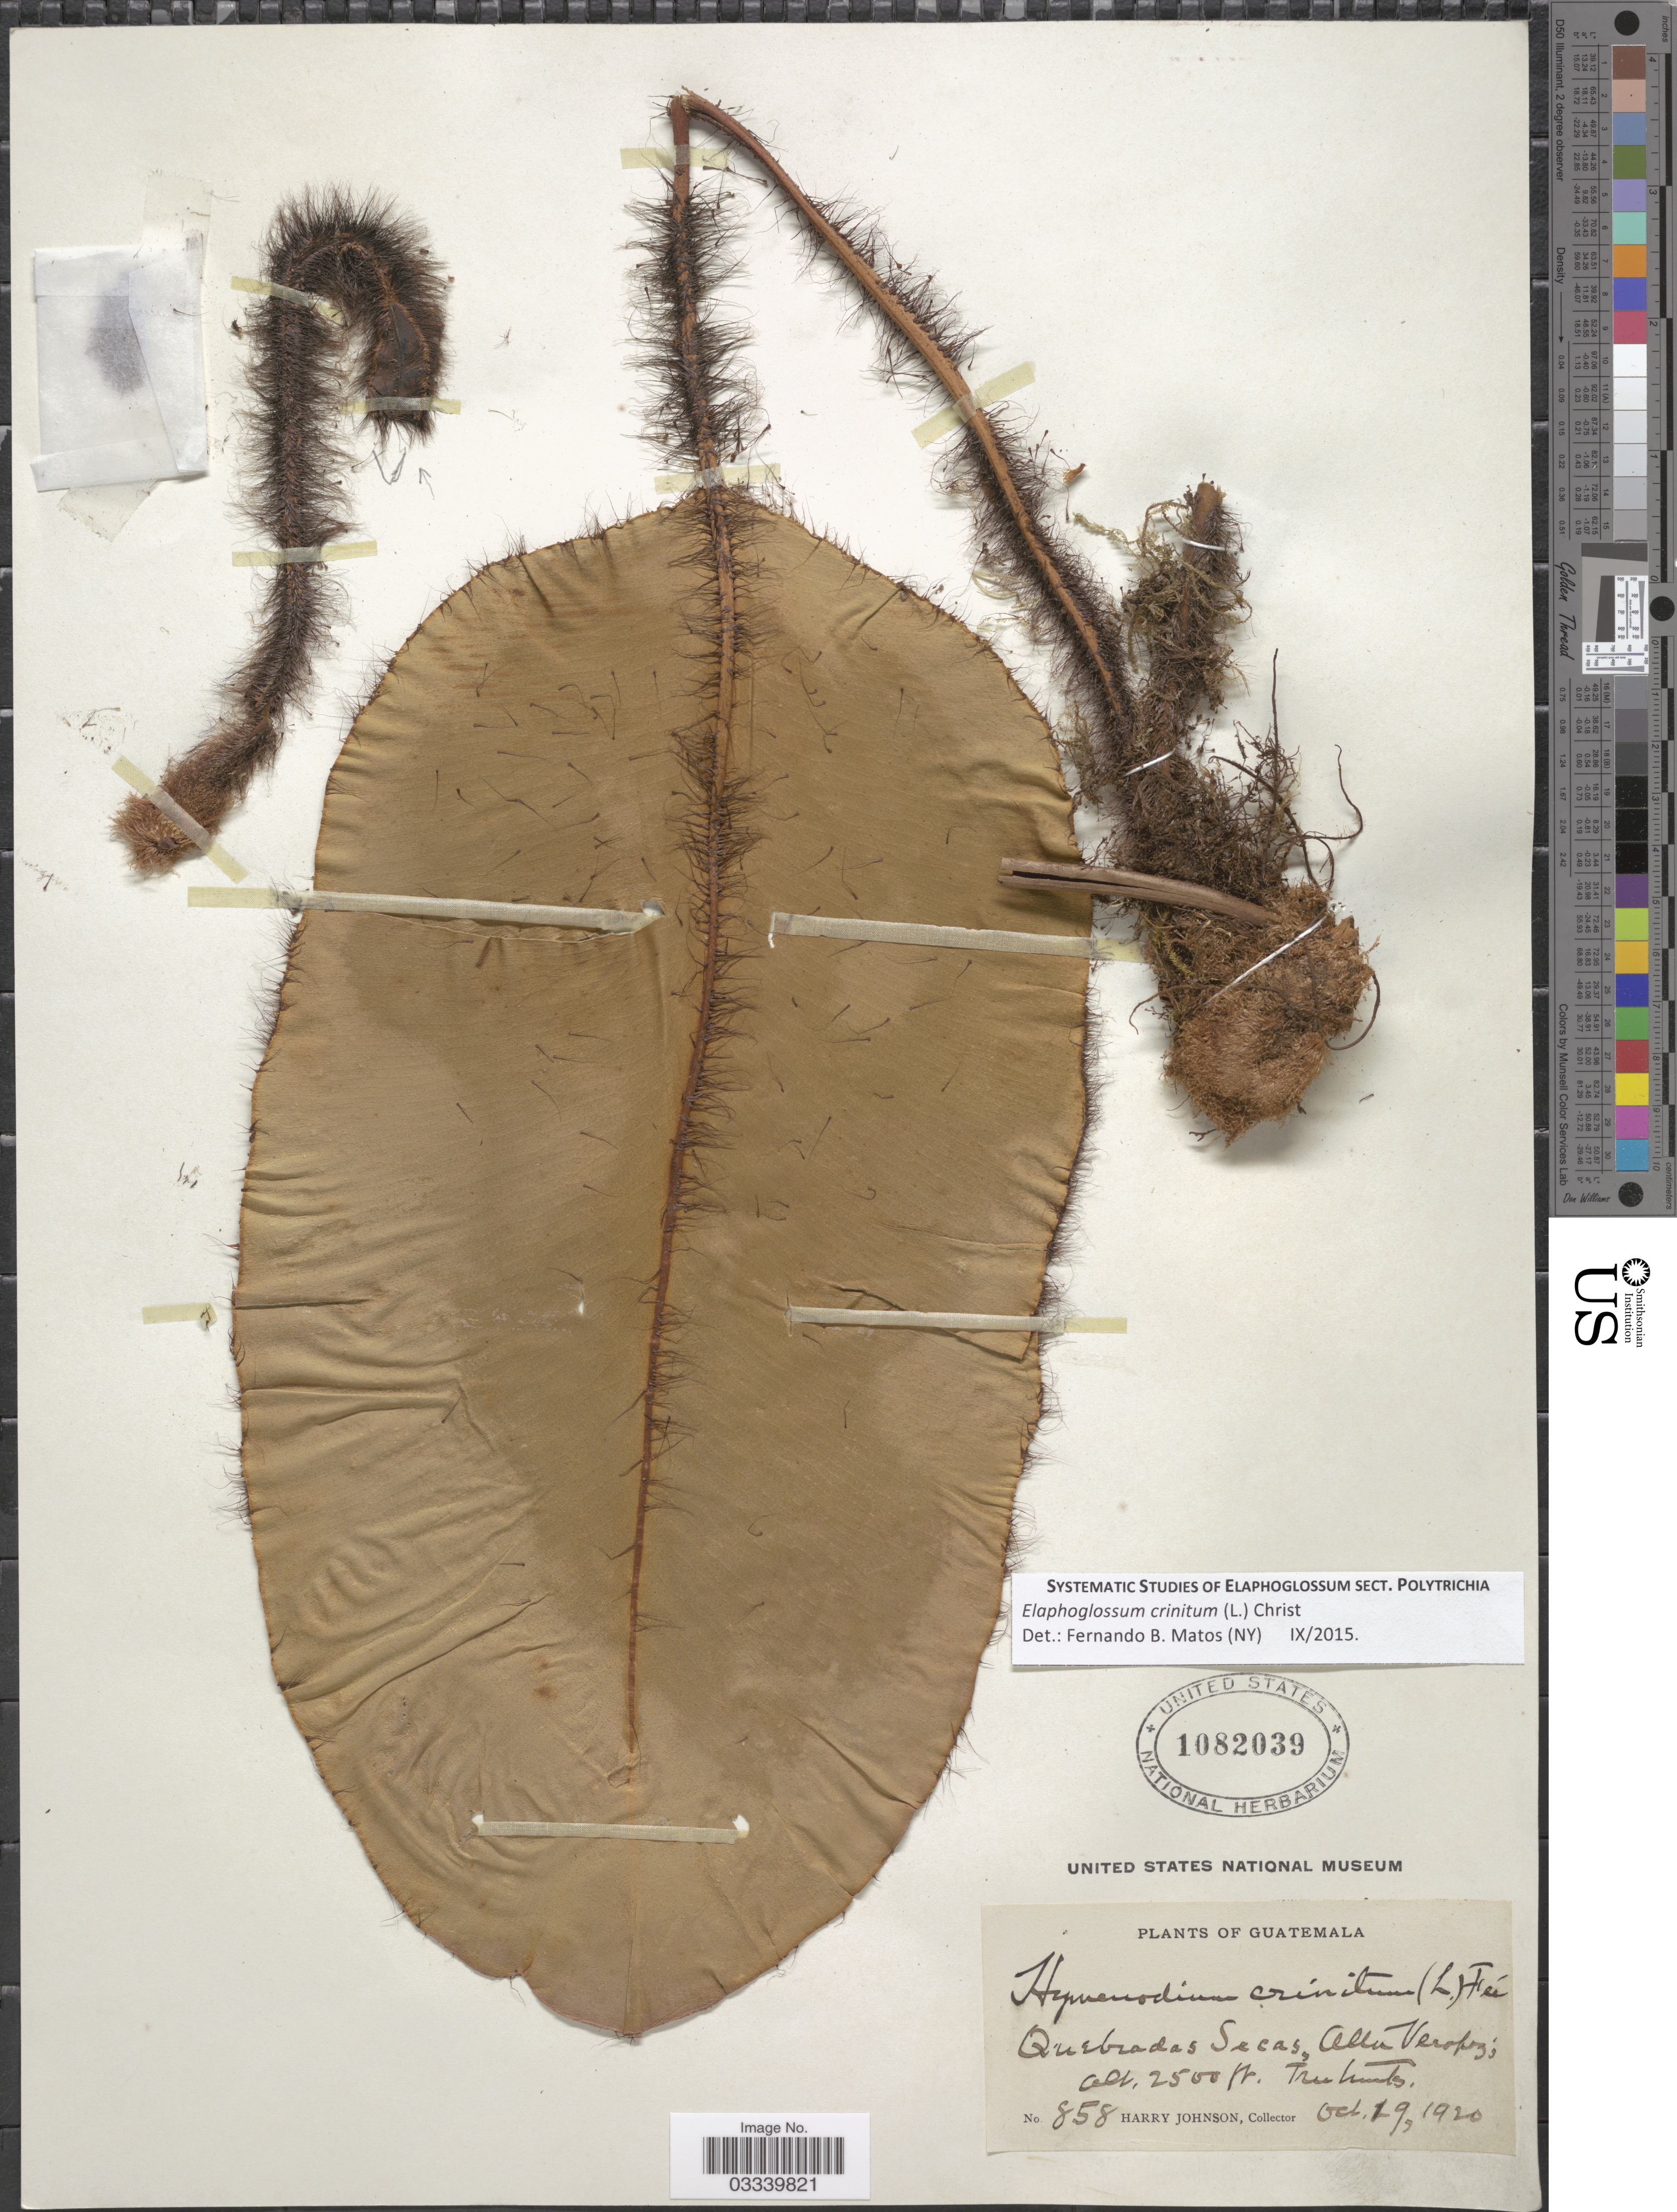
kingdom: Plantae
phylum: Tracheophyta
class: Polypodiopsida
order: Polypodiales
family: Dryopteridaceae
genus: Elaphoglossum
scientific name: Elaphoglossum crinitum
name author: (L.) Christ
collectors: H. Johnson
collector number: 858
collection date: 1920-10-19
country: Guatemala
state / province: Alta Verapaz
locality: Quebradas Secas.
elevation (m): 762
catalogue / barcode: US 1082039